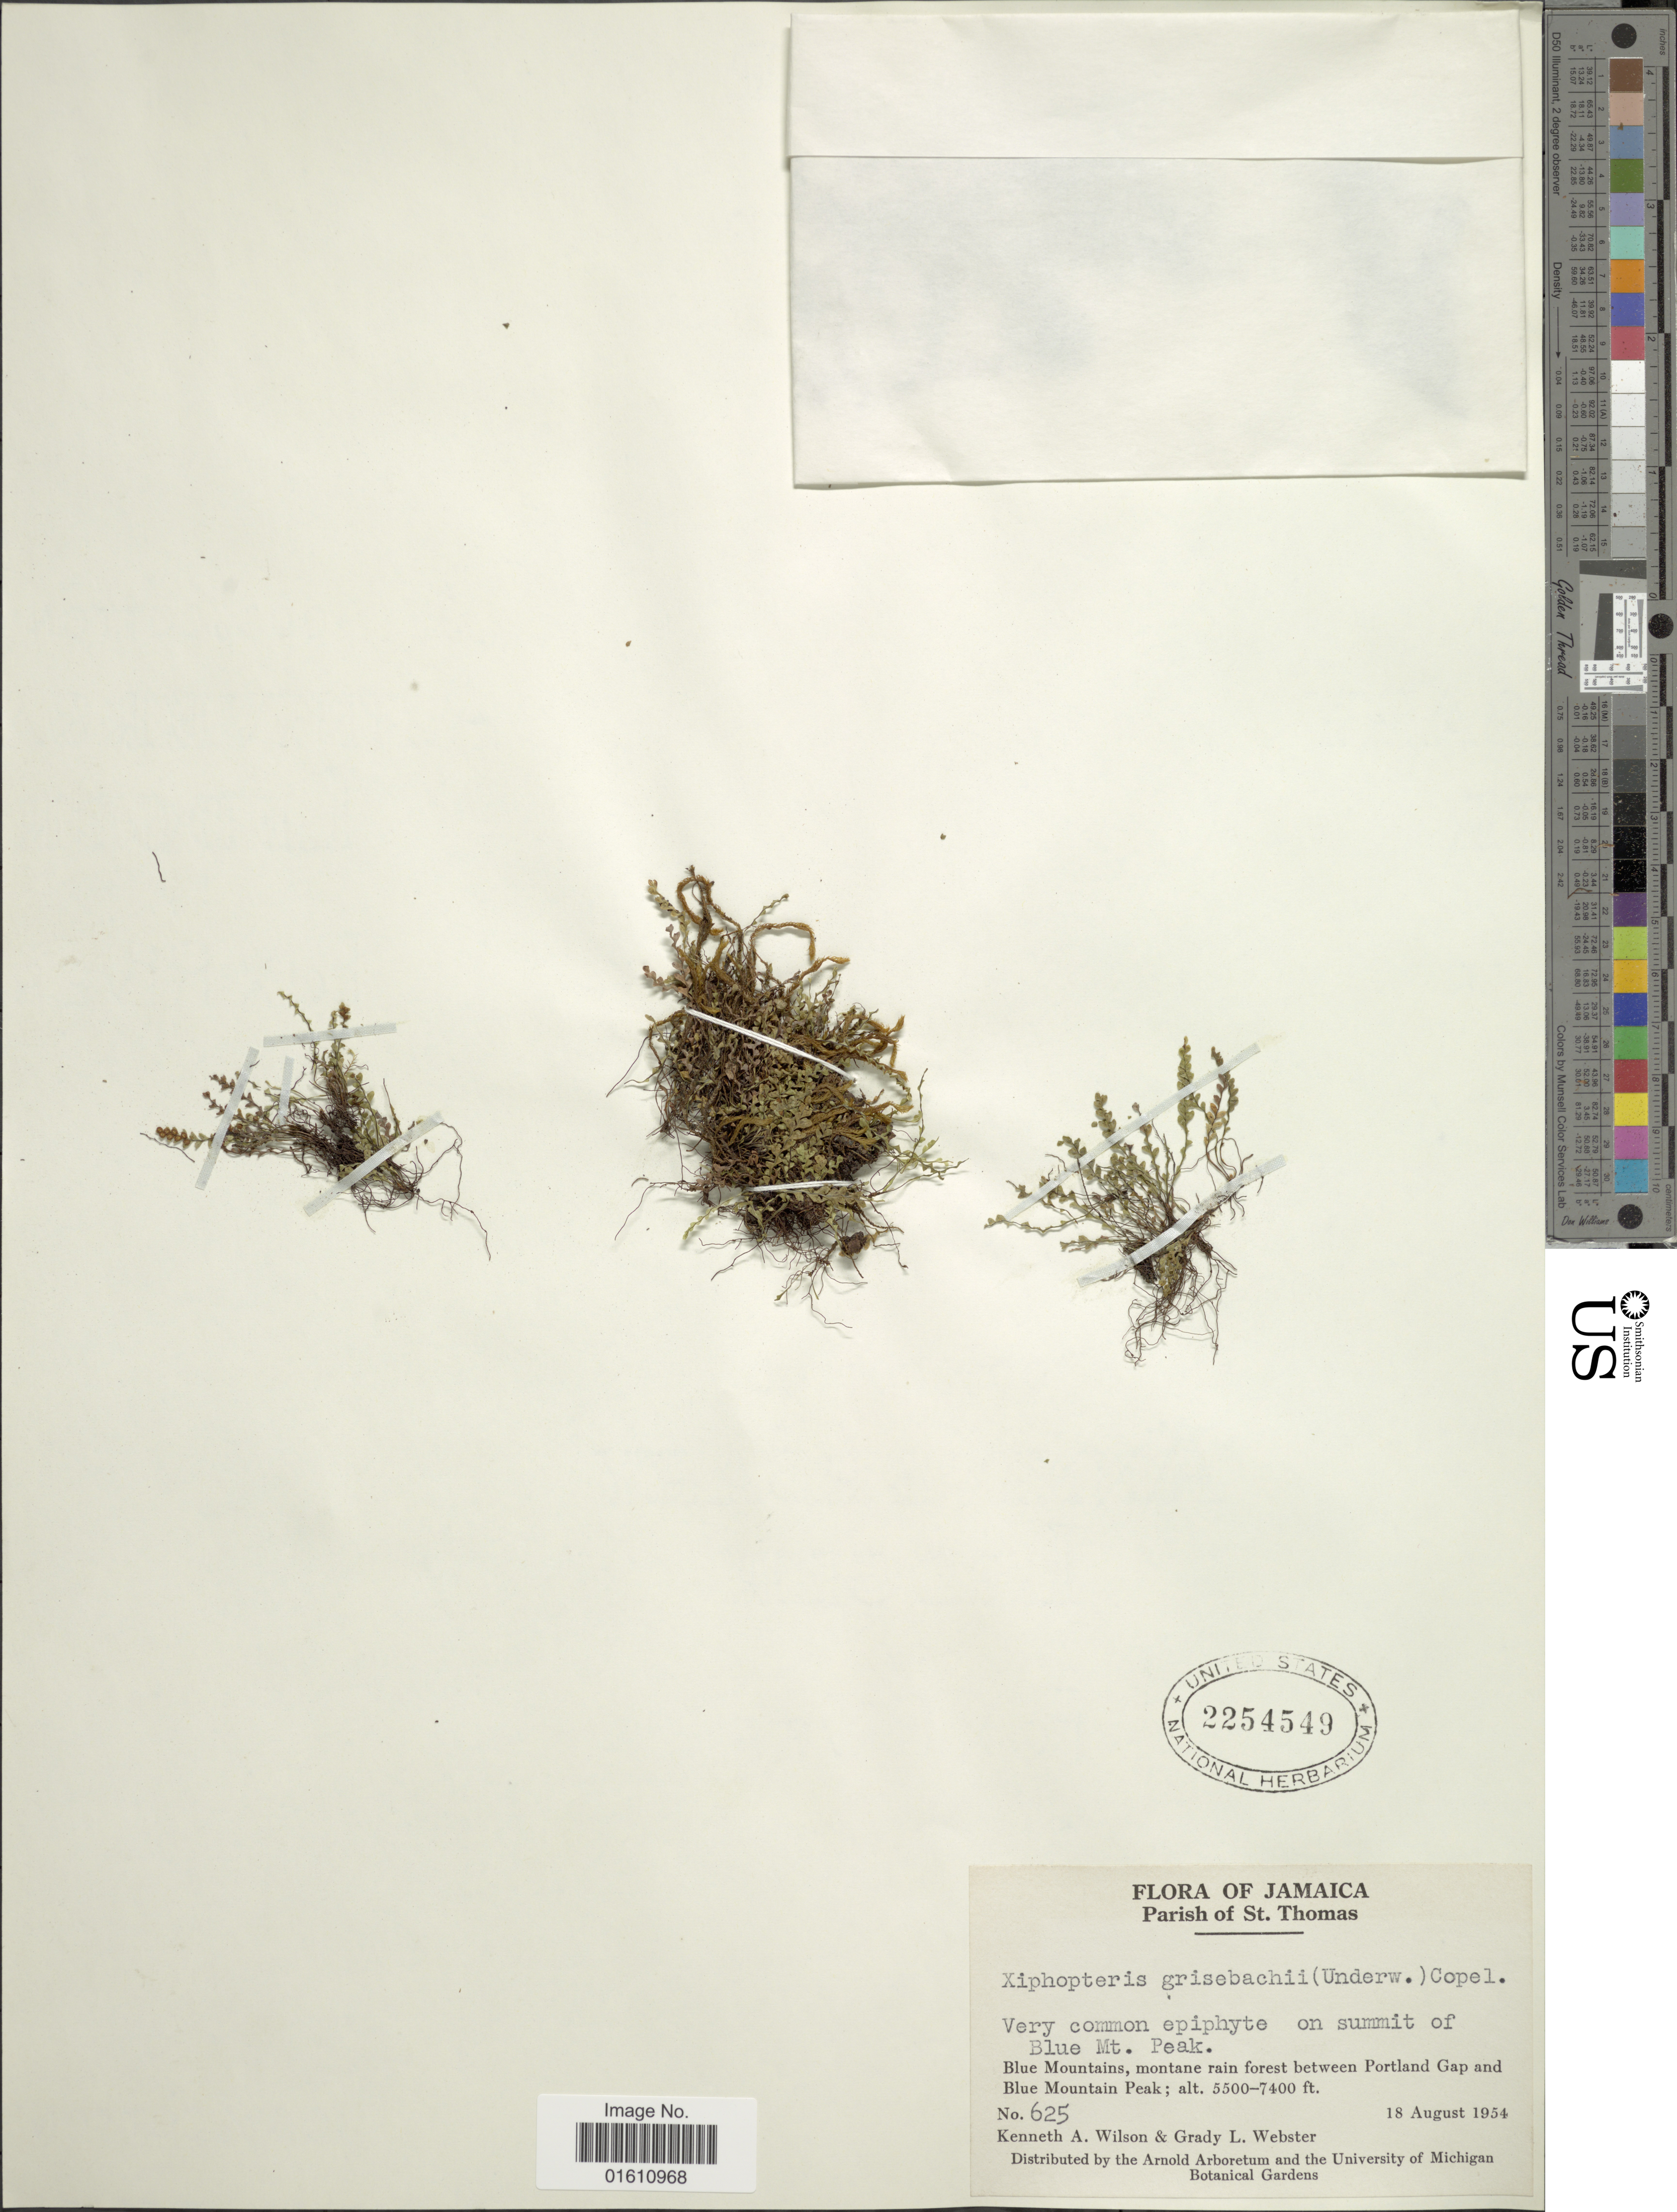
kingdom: Plantae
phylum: Tracheophyta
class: Polypodiopsida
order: Polypodiales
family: Polypodiaceae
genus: Moranopteris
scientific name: Moranopteris grisebachii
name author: (C. Chr.) R. Y. Hirai & J. Prado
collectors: K. A. Wilson & G. L. Webster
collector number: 625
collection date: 1954-08-18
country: Jamaica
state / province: Saint Thomas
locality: Parish of St. Thomas, Blue Mountains, montane rain forest between Portland Gap and Blue Mountain Peak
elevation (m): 1676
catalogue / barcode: US 2254549